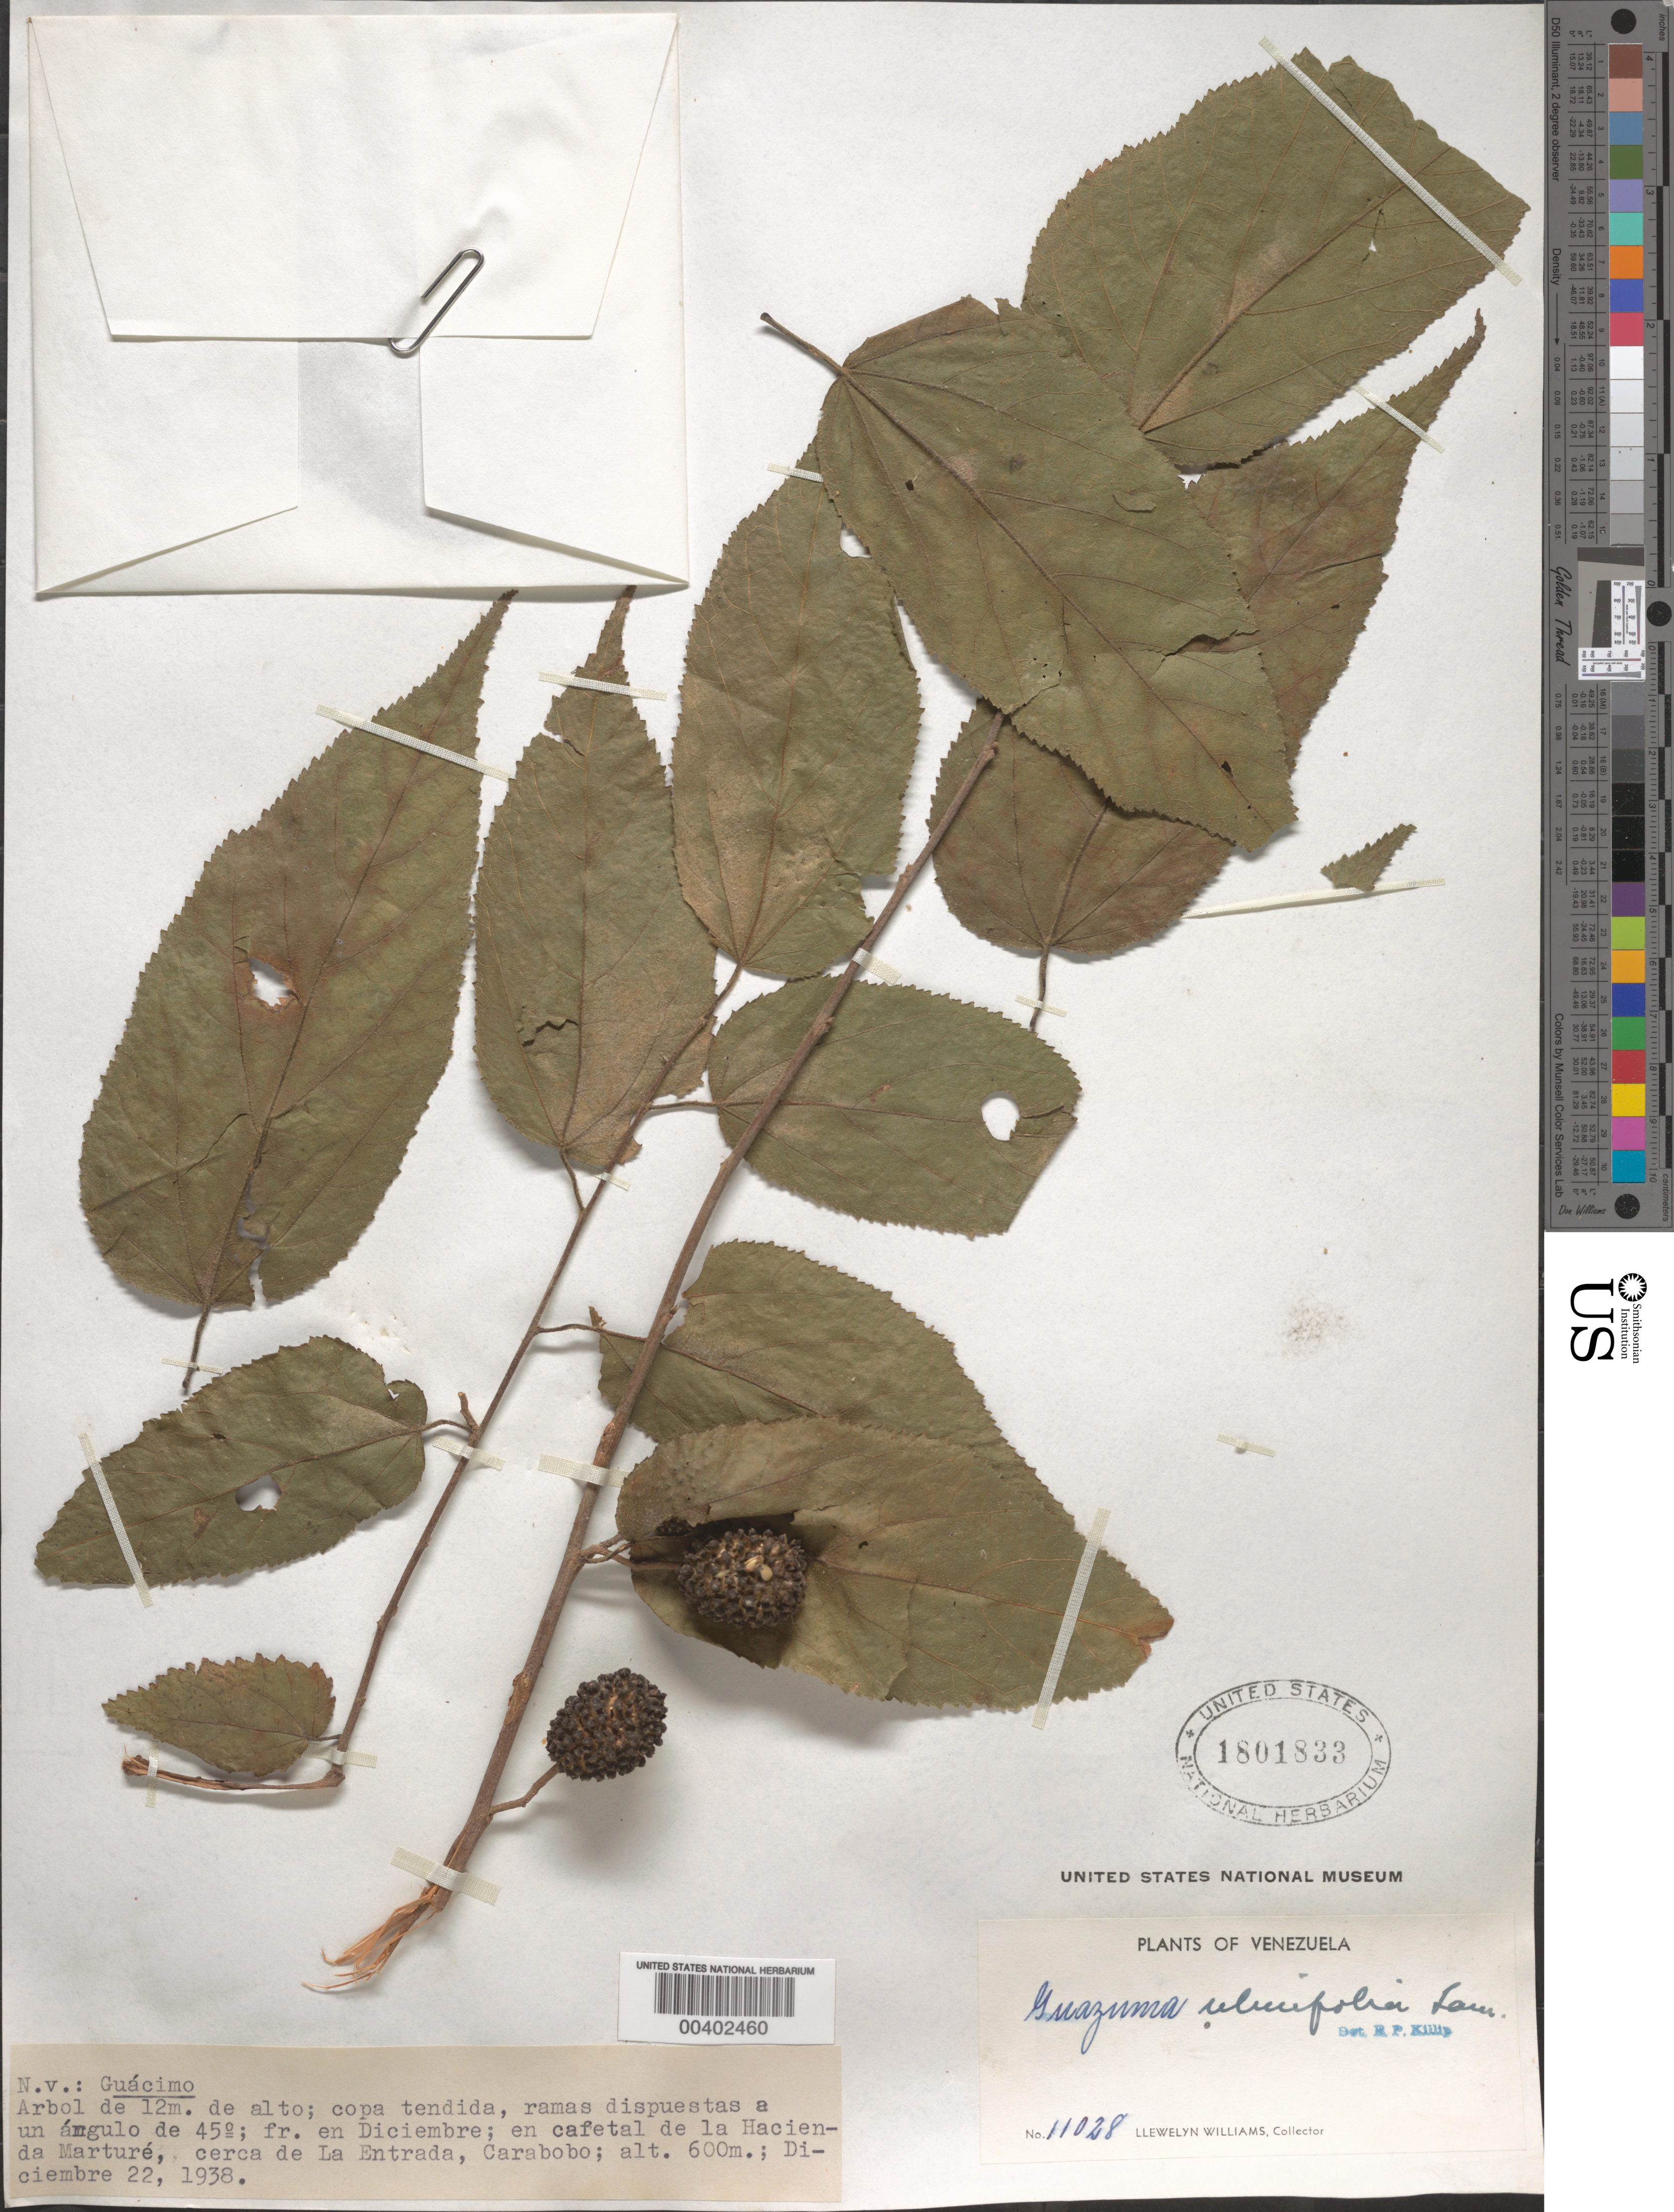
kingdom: Plantae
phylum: Tracheophyta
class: Magnoliopsida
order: Malvales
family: Malvaceae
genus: Guazuma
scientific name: Guazuma ulmifolia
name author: Lam.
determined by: Killip, Ellsworth P.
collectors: Ll. Williams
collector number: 11028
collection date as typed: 22 Dec 1938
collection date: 1938-12-22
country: Venezuela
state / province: Carabobo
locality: cerca de La Entrada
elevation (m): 600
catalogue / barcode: US 1801833